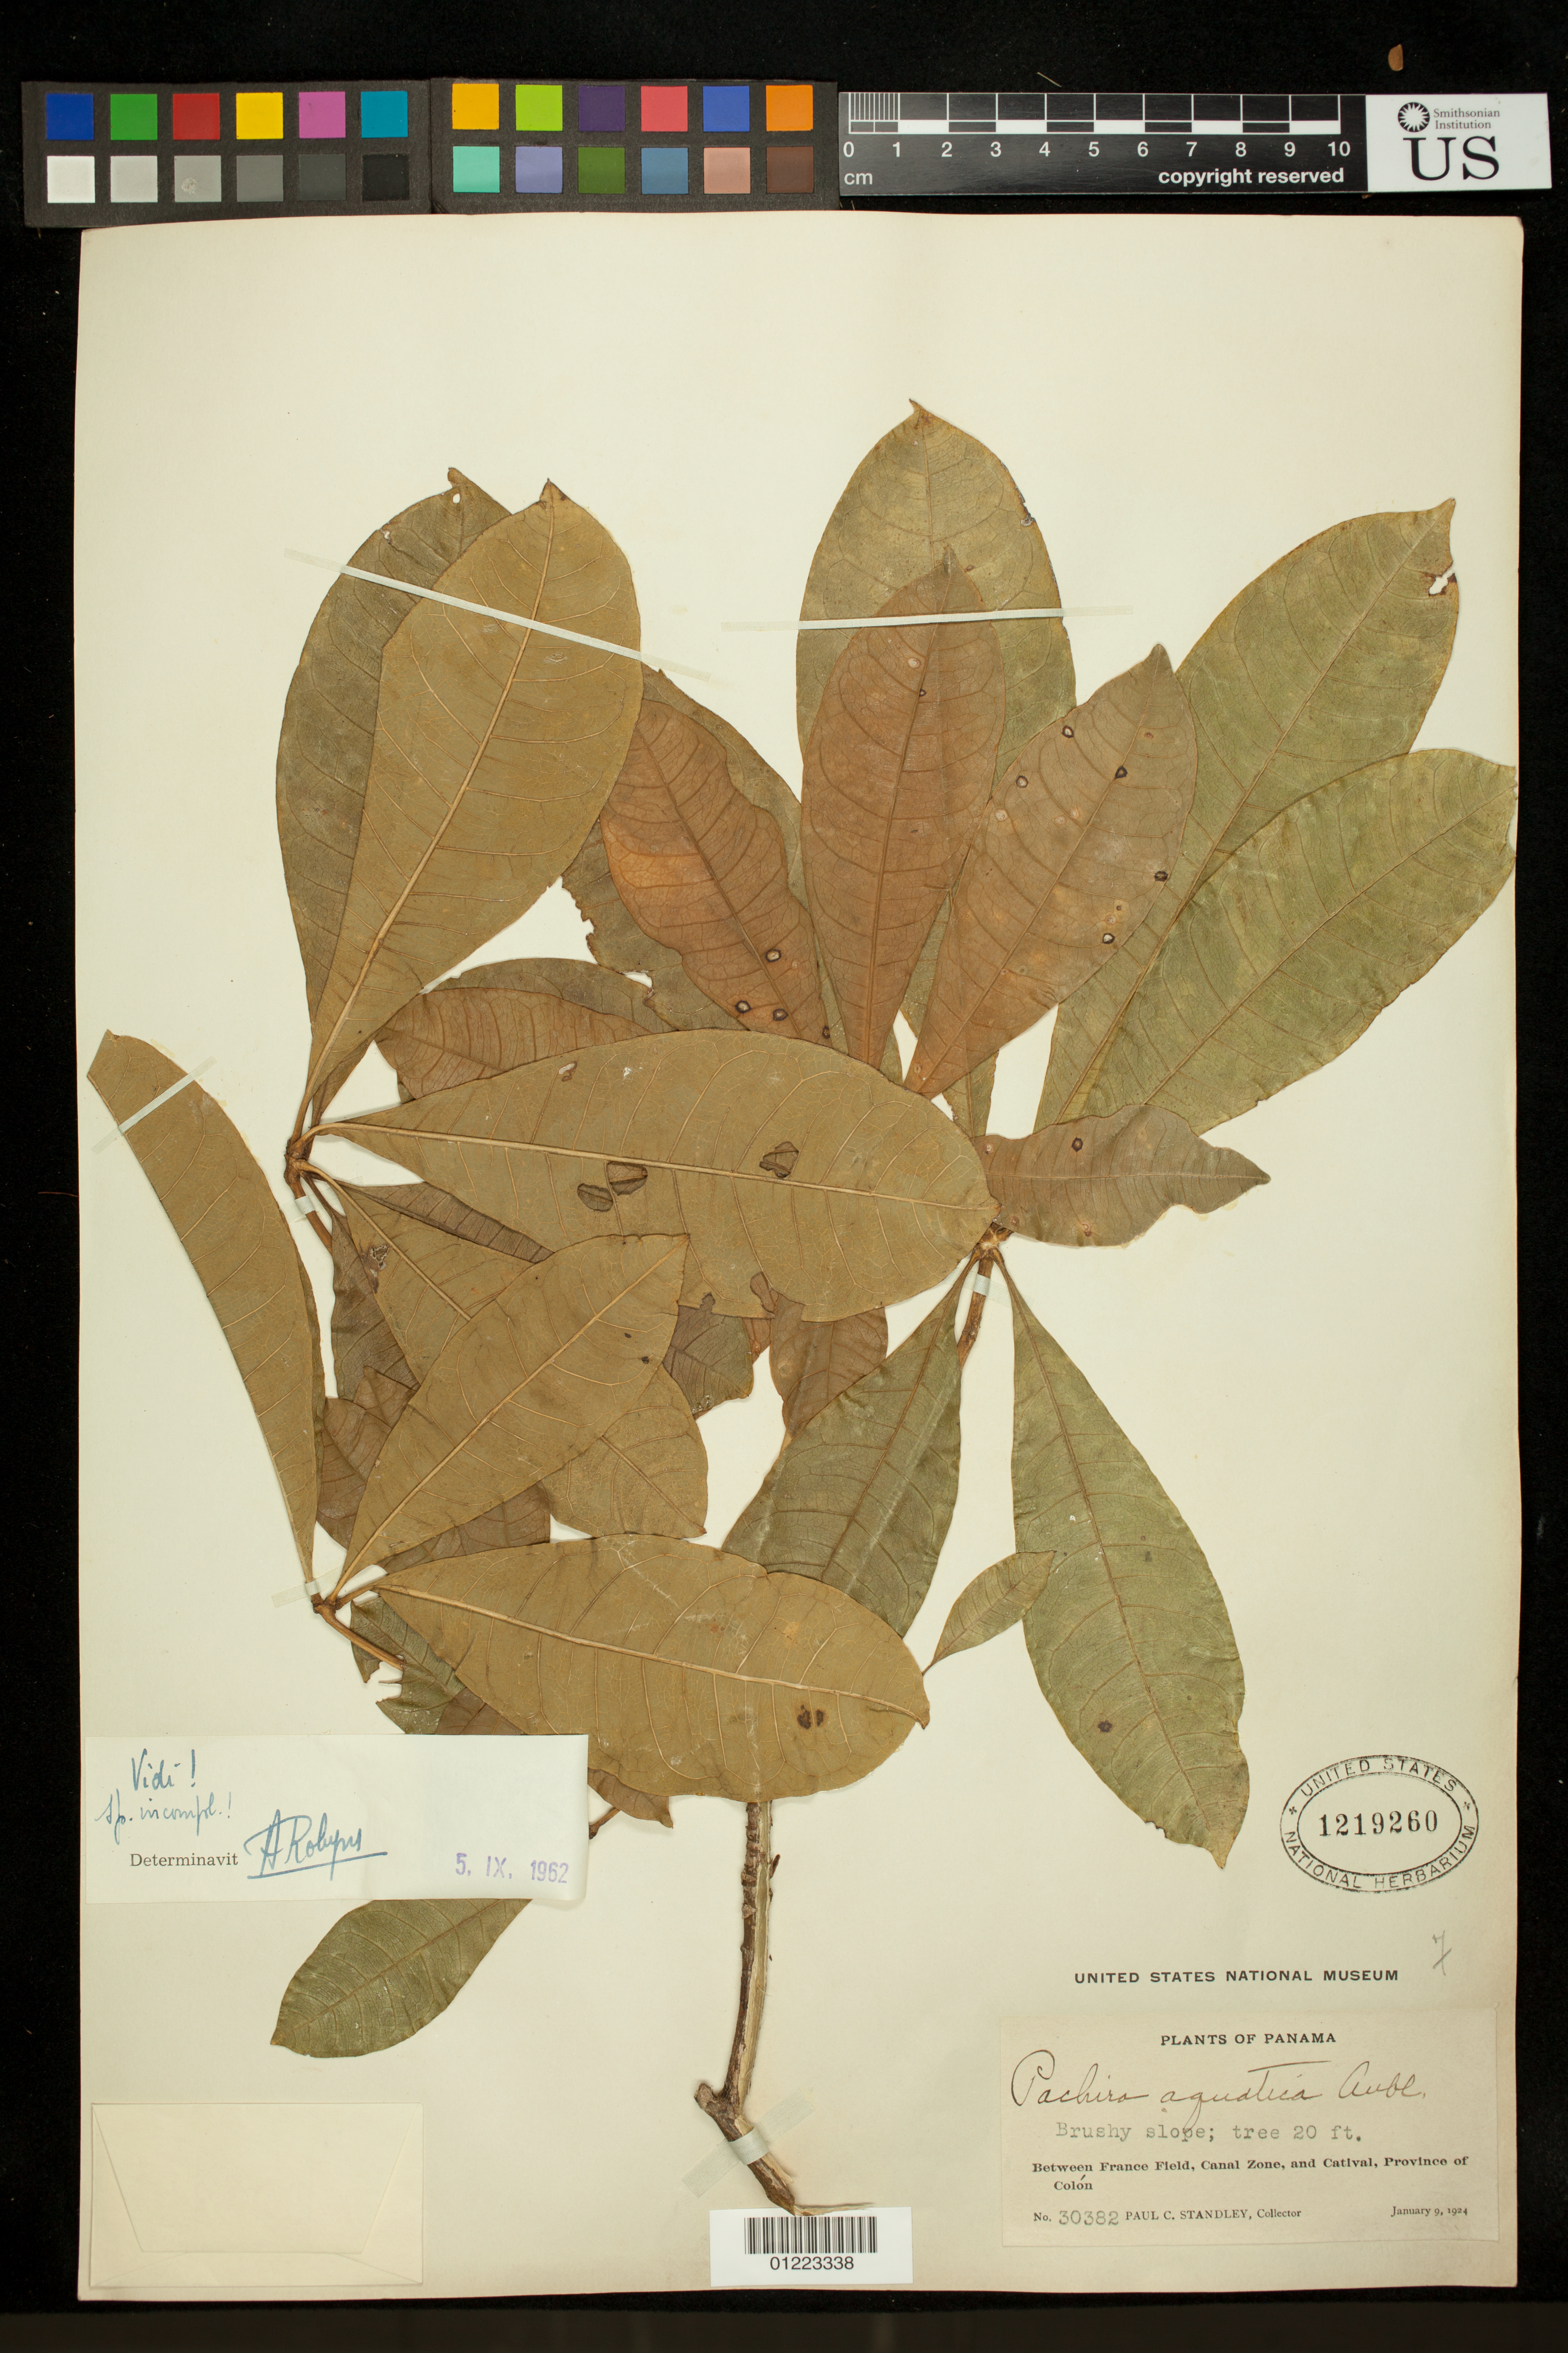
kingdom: Plantae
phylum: Tracheophyta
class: Magnoliopsida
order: Malvales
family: Malvaceae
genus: Pachira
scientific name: Pachira aquatica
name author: Aubl.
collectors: P. C. Standley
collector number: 30382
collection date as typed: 1/9/1924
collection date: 1924-01-09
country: Panama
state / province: Colón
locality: Between France Field, Canal Zone, and Catival. Brushy slope.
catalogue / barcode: US 1219260